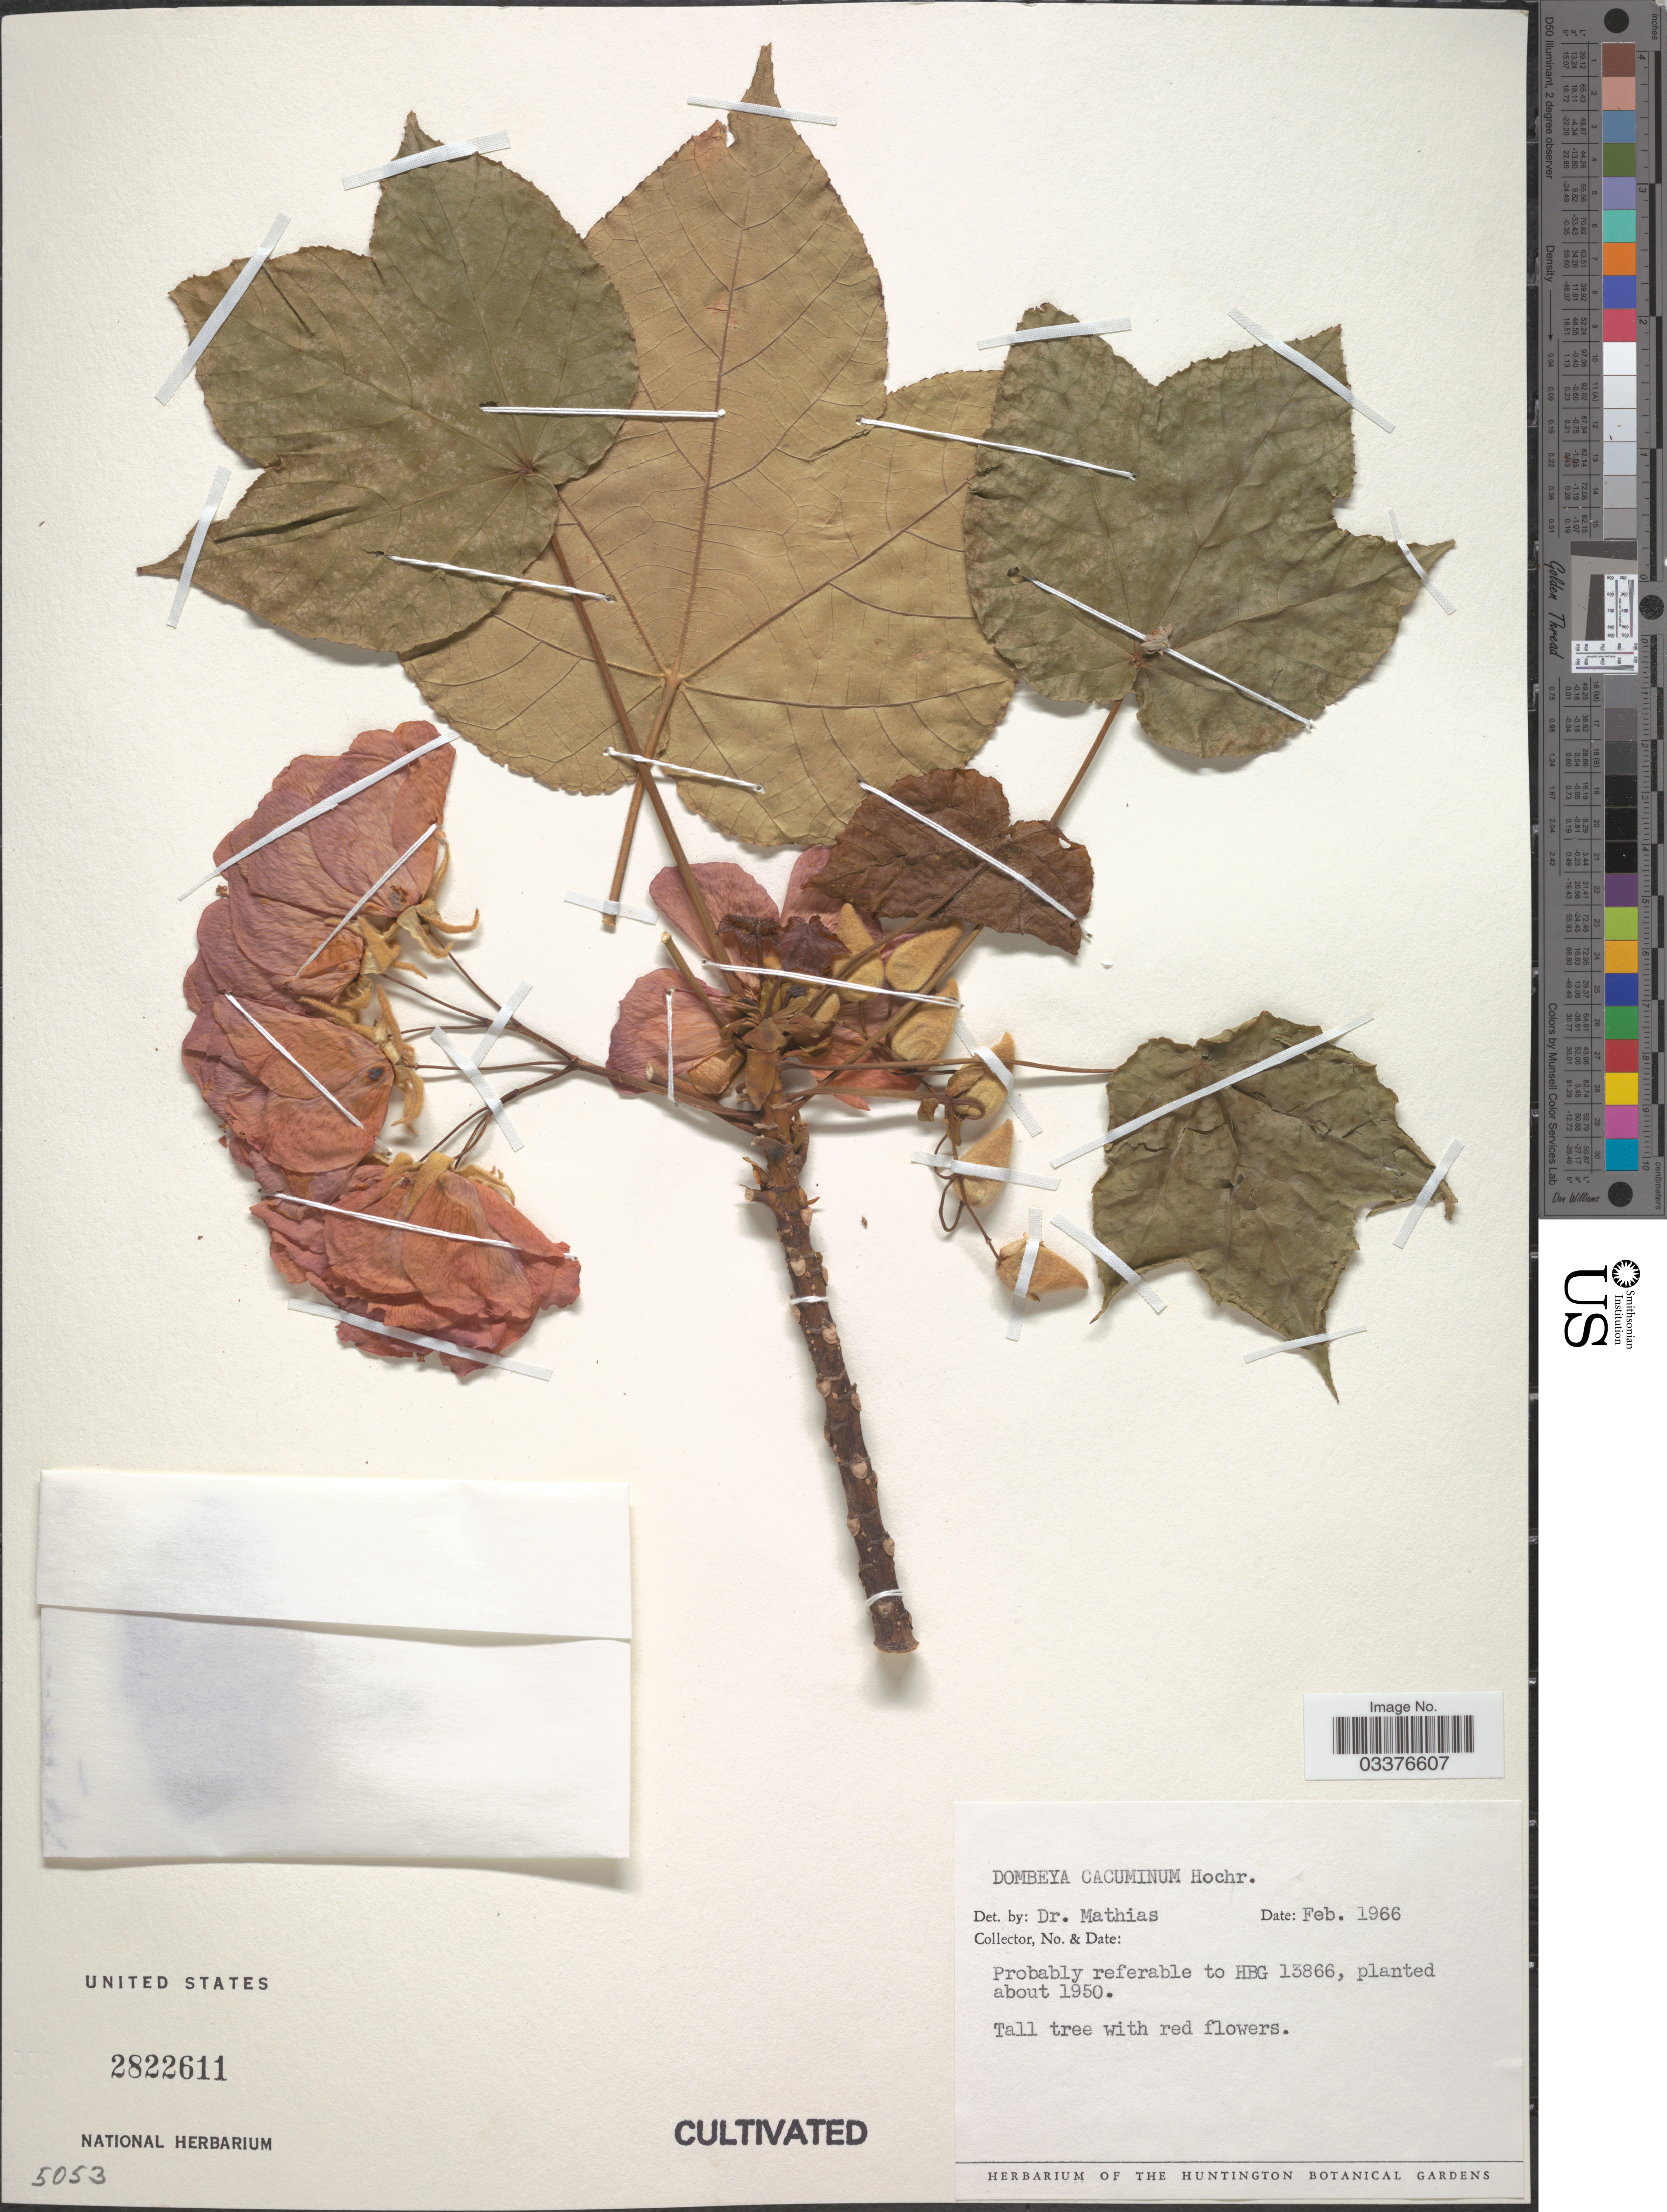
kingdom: Plantae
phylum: Tracheophyta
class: Magnoliopsida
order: Malvales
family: Malvaceae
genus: Dombeya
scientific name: Dombeya cacuminum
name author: Hochr.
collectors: ex herb. Huntington Bot. Gard.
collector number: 13866?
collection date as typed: About 1950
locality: HBG. [unsure placement]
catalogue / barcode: US 2822611